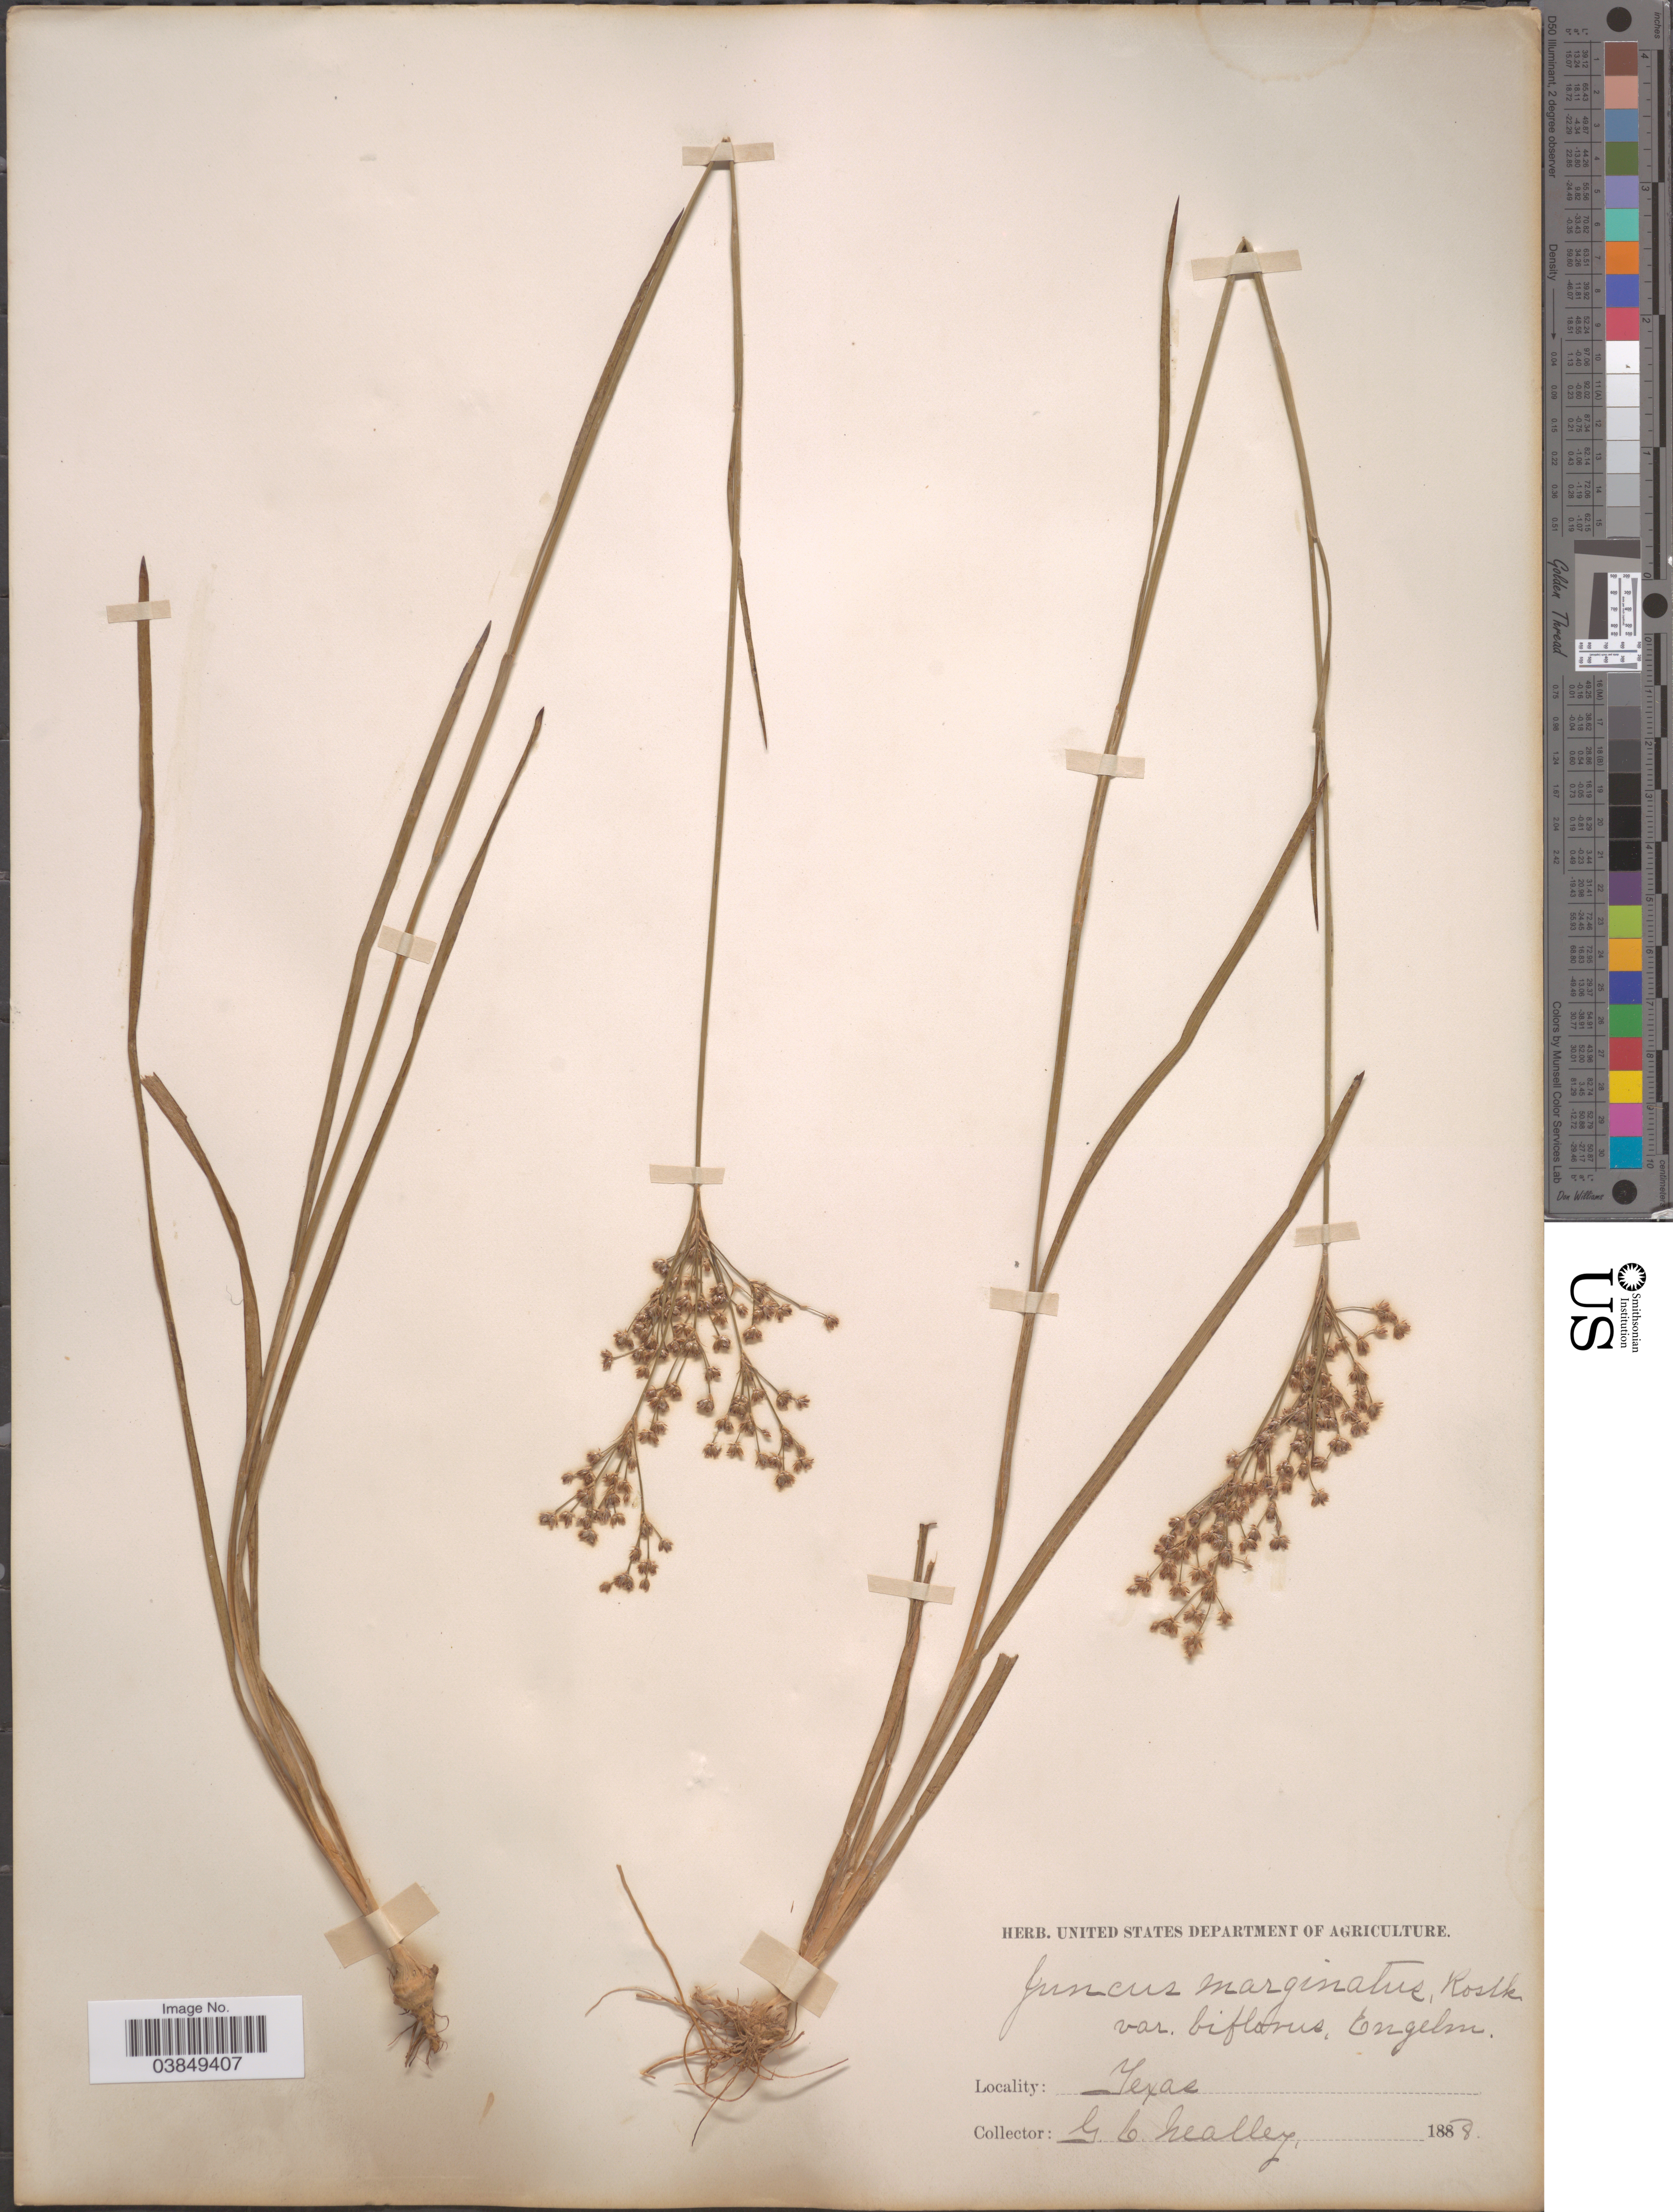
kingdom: Plantae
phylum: Tracheophyta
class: Liliopsida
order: Poales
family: Juncaceae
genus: Juncus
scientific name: Juncus aristulatus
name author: Michx.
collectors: G. C. Nealley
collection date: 1888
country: United States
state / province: Texas